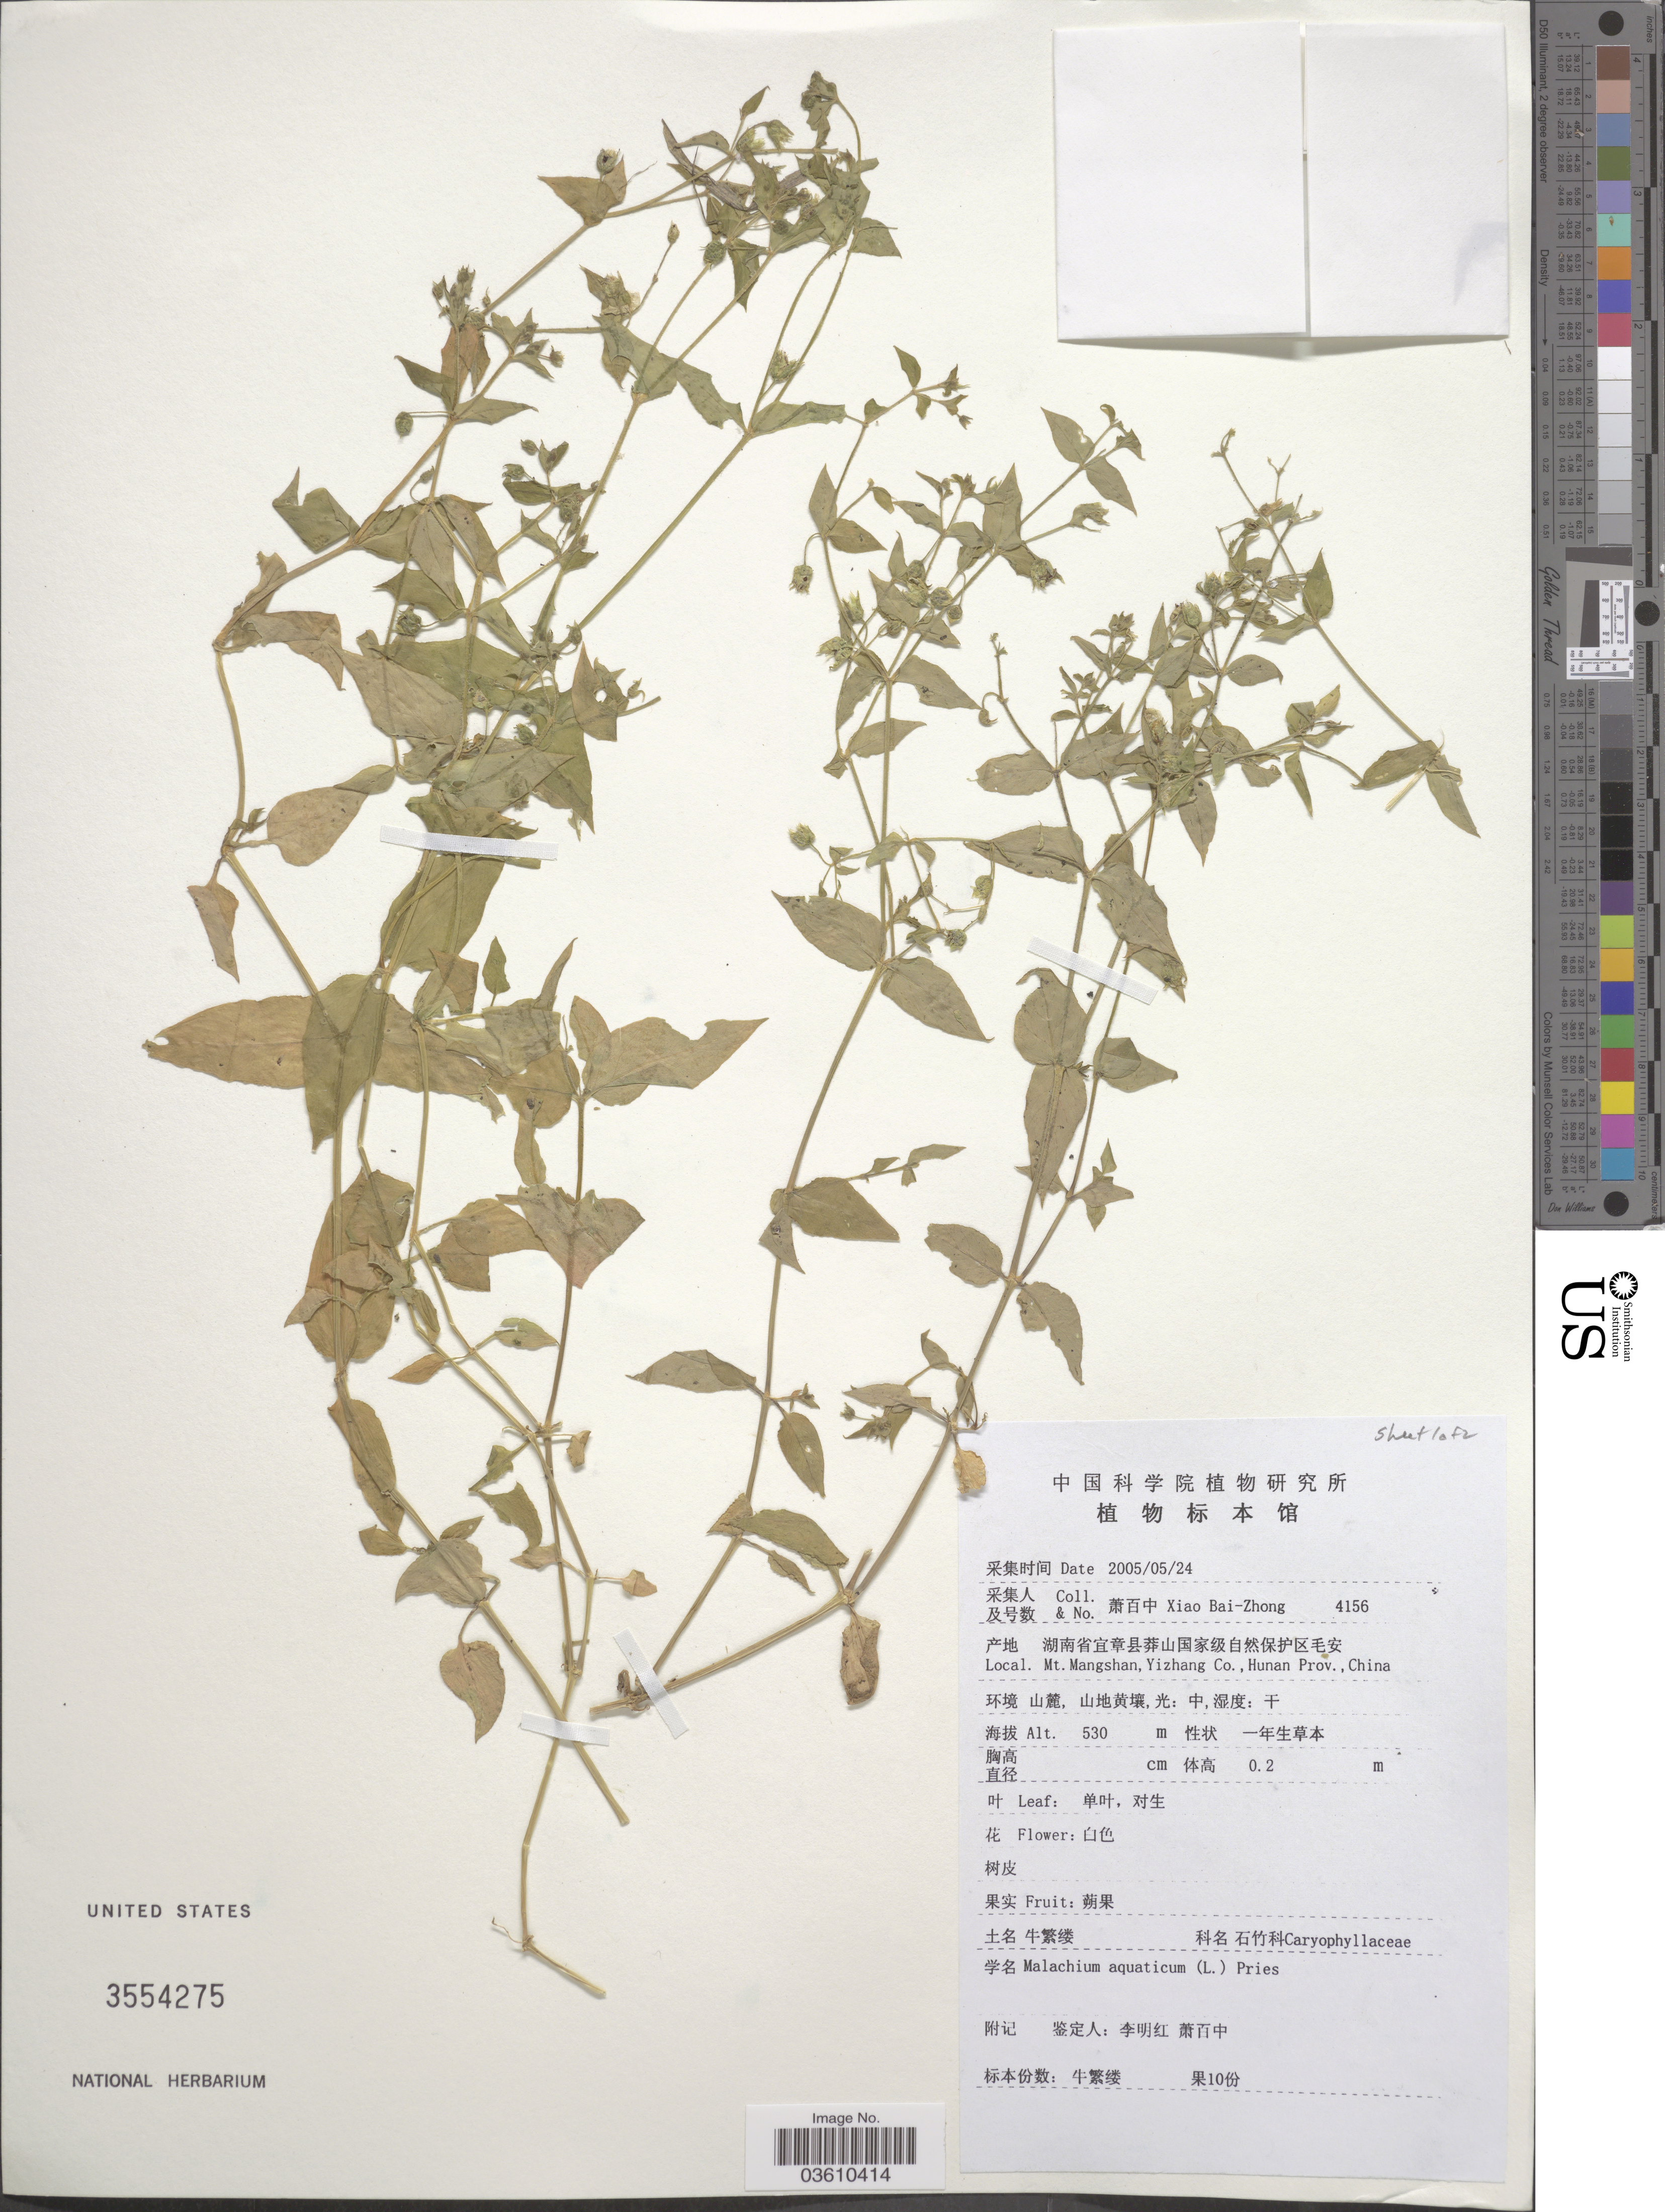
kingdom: Plantae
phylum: Tracheophyta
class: Magnoliopsida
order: Caryophyllales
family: Caryophyllaceae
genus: Stellaria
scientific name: Stellaria aquatica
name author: L.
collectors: B. Z. Xiao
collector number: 4156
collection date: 2005-05-24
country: China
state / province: Hunan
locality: Mt. Mangshan, Yizhang Co.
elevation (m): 530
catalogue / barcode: US 3554275